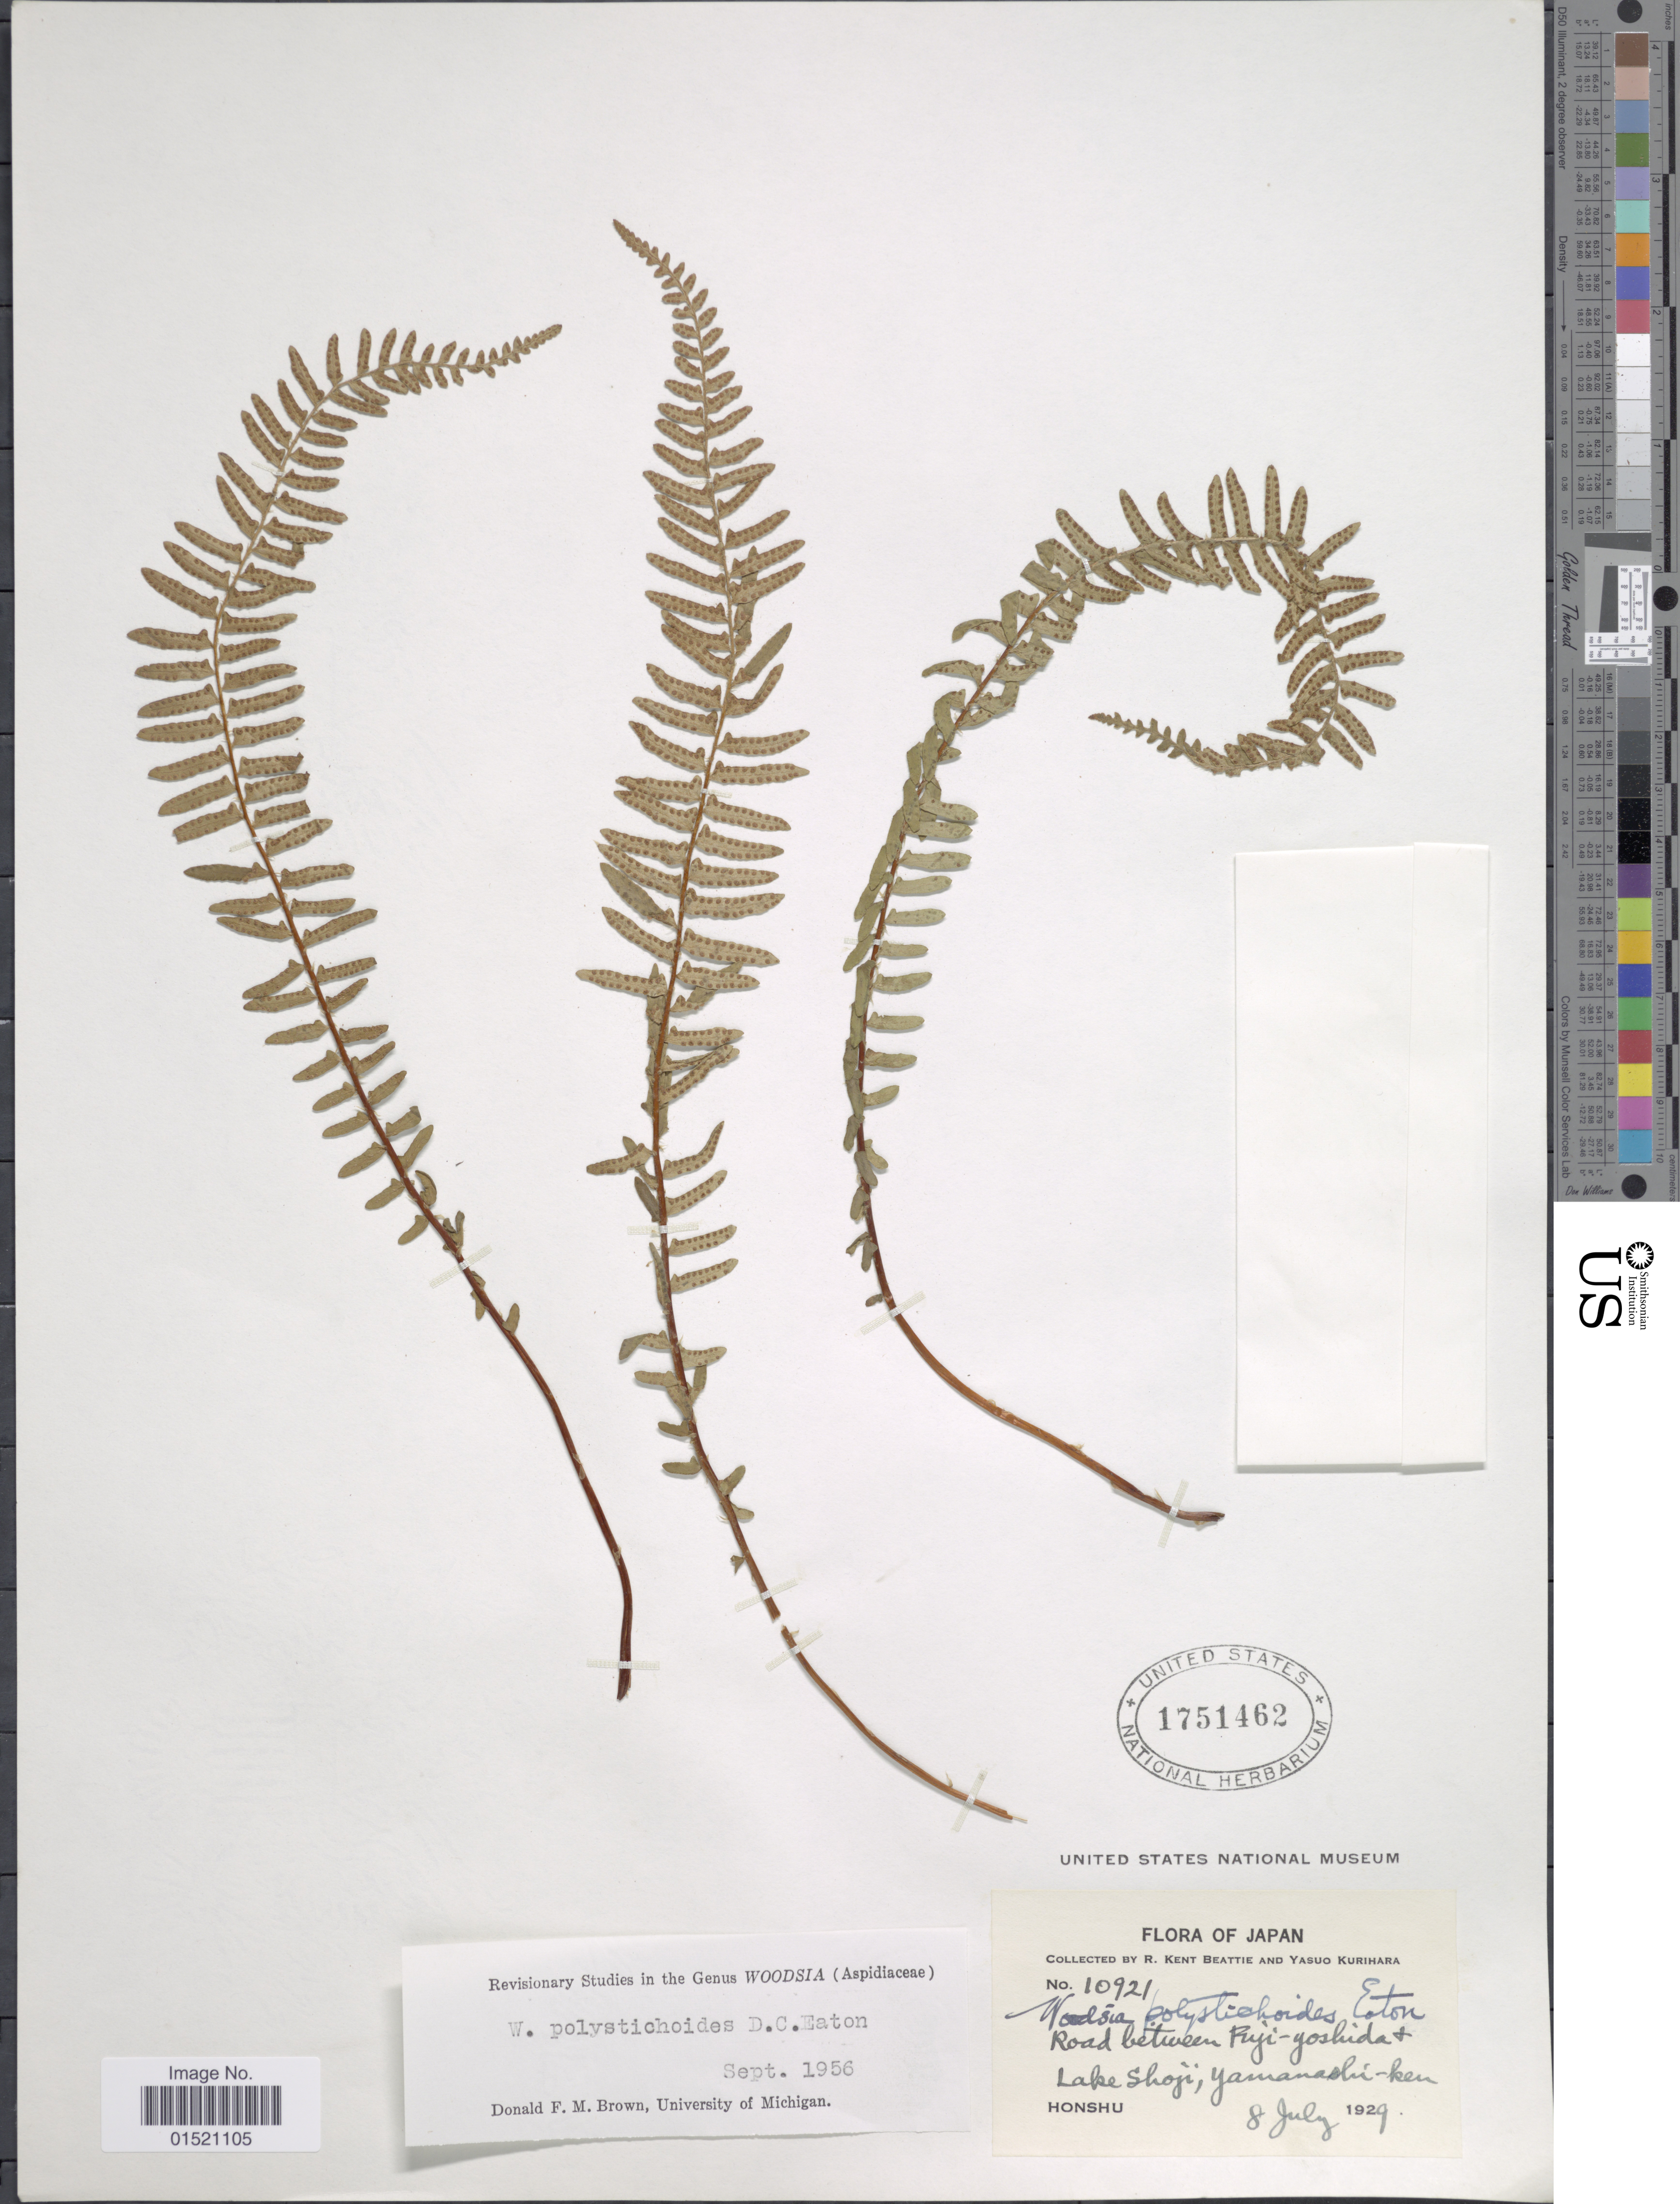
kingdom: Plantae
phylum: Tracheophyta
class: Polypodiopsida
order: Polypodiales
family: Woodsiaceae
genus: Woodsia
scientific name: Woodsia polystichoides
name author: D.C. Eaton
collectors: R. K. Beattie & Y. Kurihara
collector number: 10921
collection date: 1929-07-08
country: Japan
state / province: Yamanasi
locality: Road between Fuyiyoshida + Lake Shoji, Yamanashi-ken, Honshu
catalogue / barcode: US 1751462